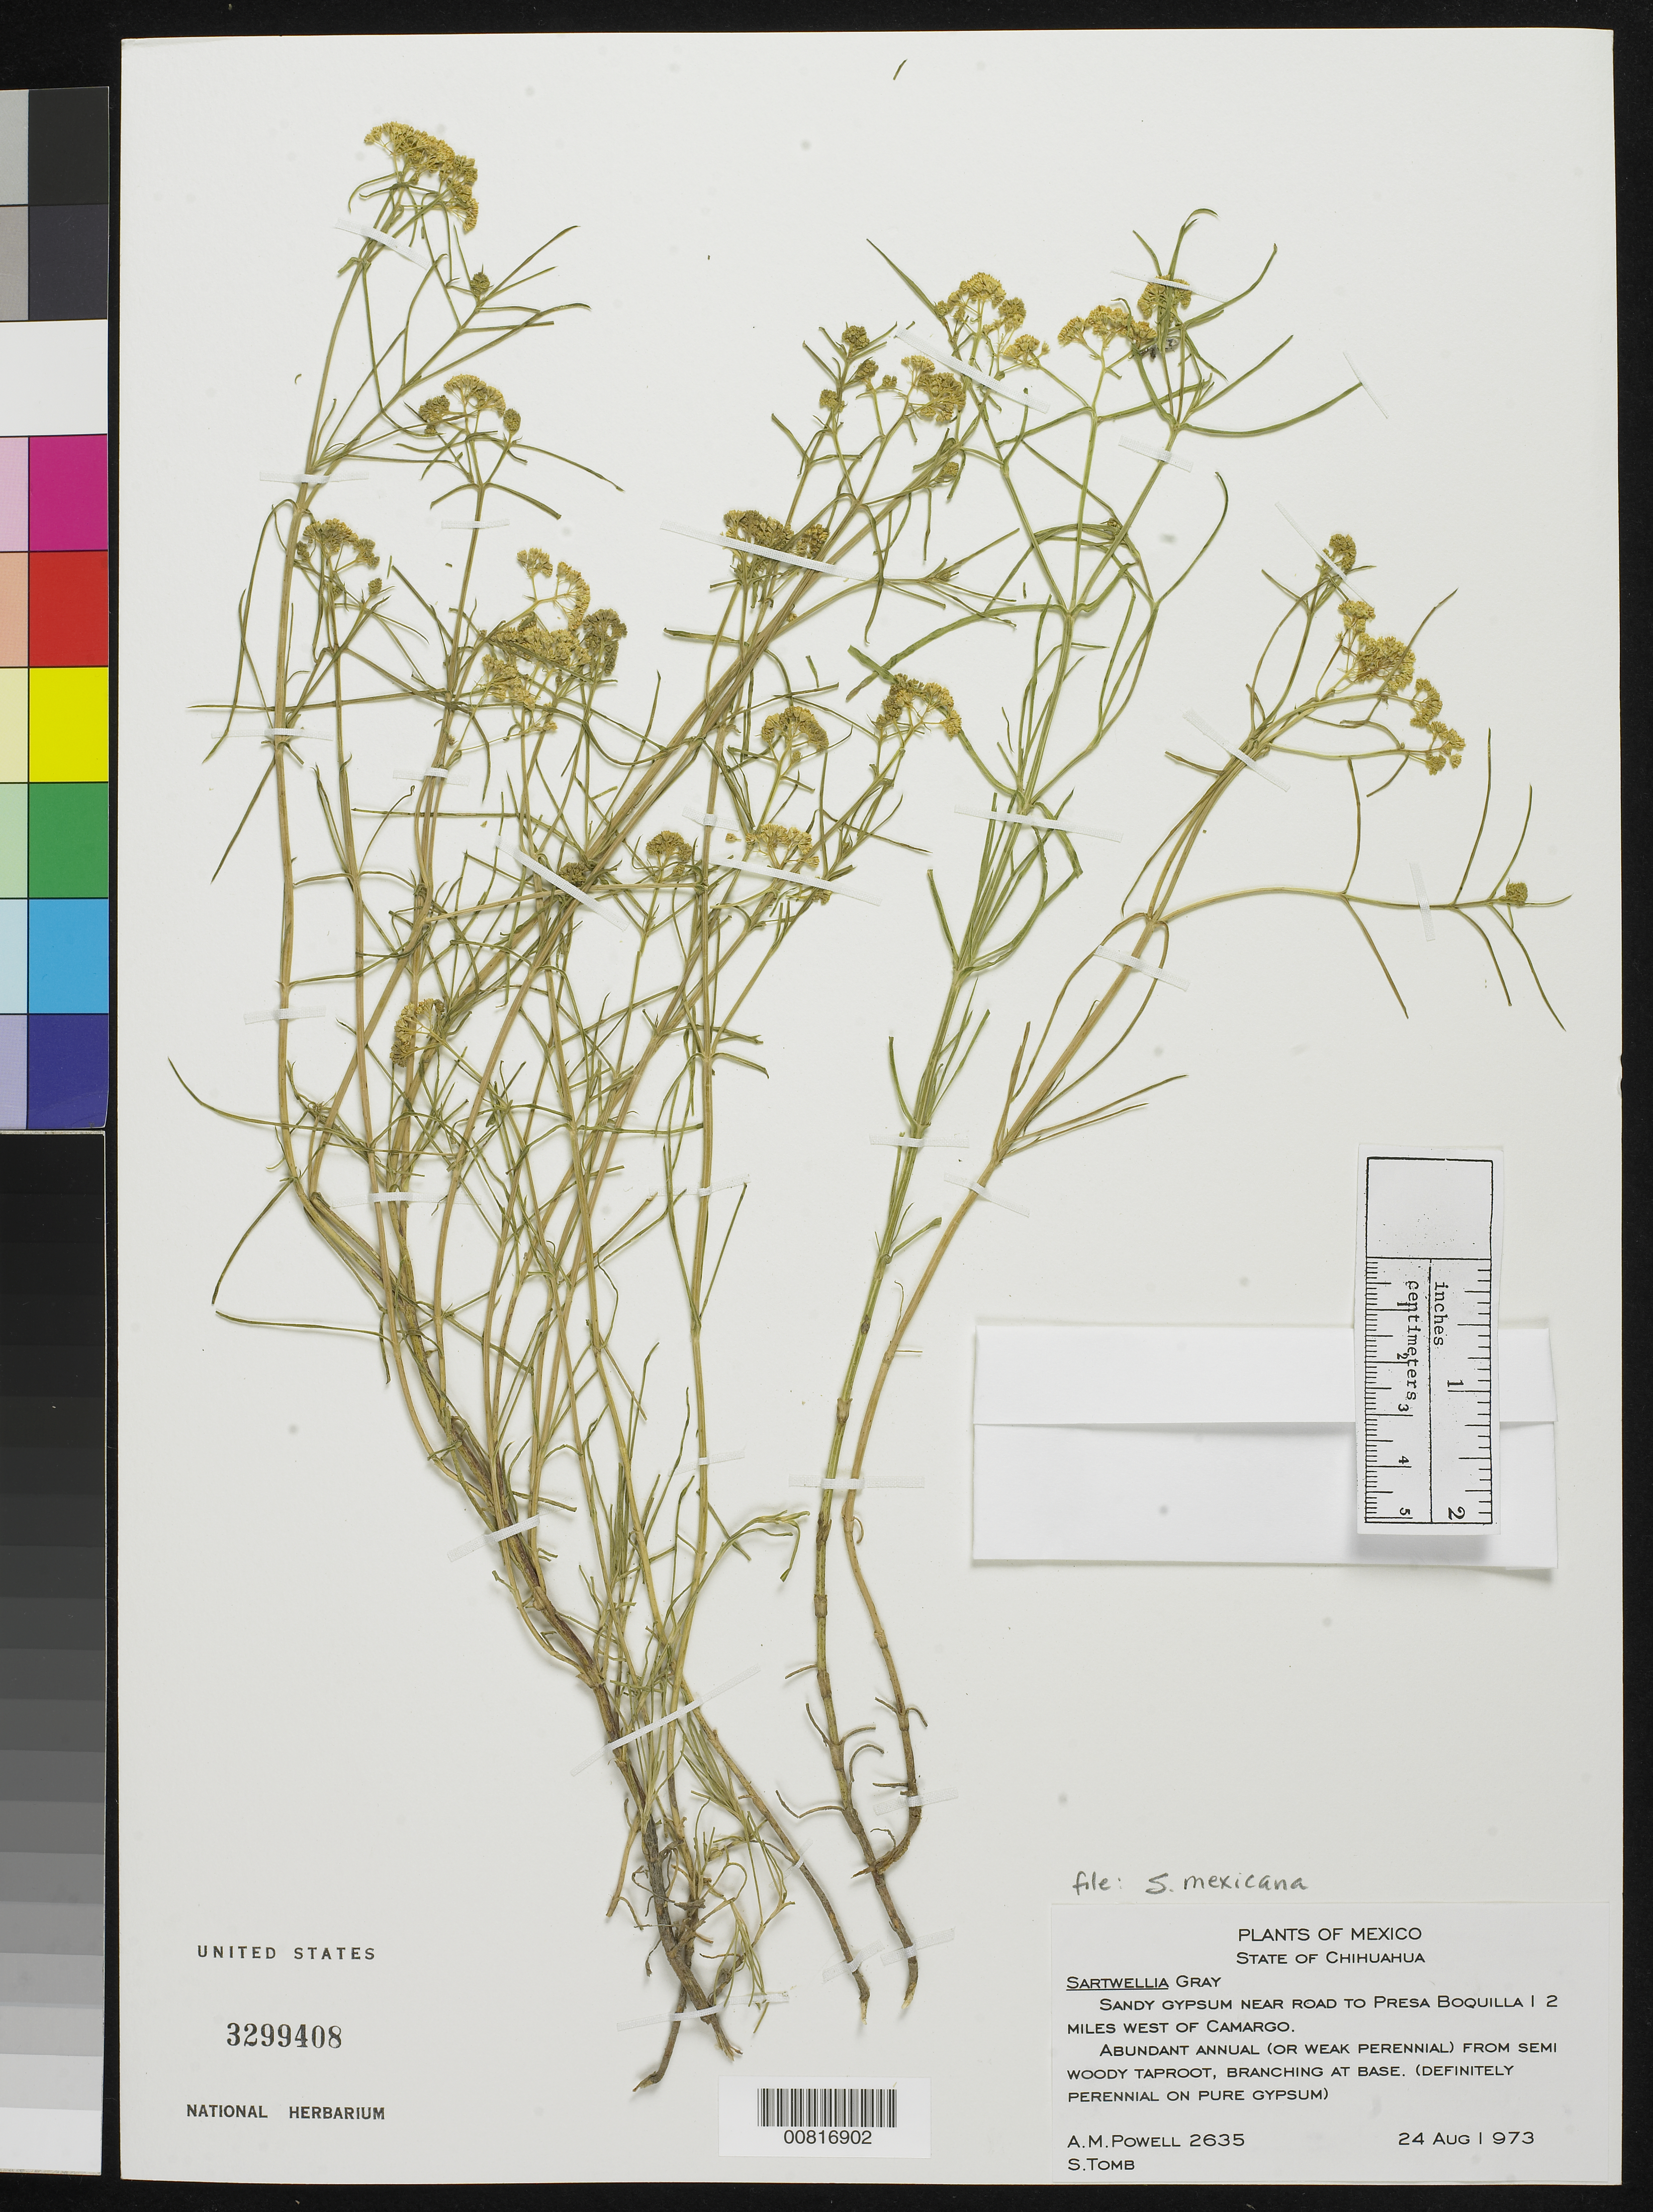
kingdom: Plantae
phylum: Tracheophyta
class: Magnoliopsida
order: Asterales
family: Asteraceae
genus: Sartwellia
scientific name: Sartwellia mexicana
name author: A. Gray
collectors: A. M. Powell & A. Tomb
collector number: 2635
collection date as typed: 24 Aug 1973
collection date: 1973-08-24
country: Mexico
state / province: Chihuahua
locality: Near road to Presa Boquilla 12 miles west of camargo, Chihuahua.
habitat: Sandy gypsum.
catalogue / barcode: US 3299408